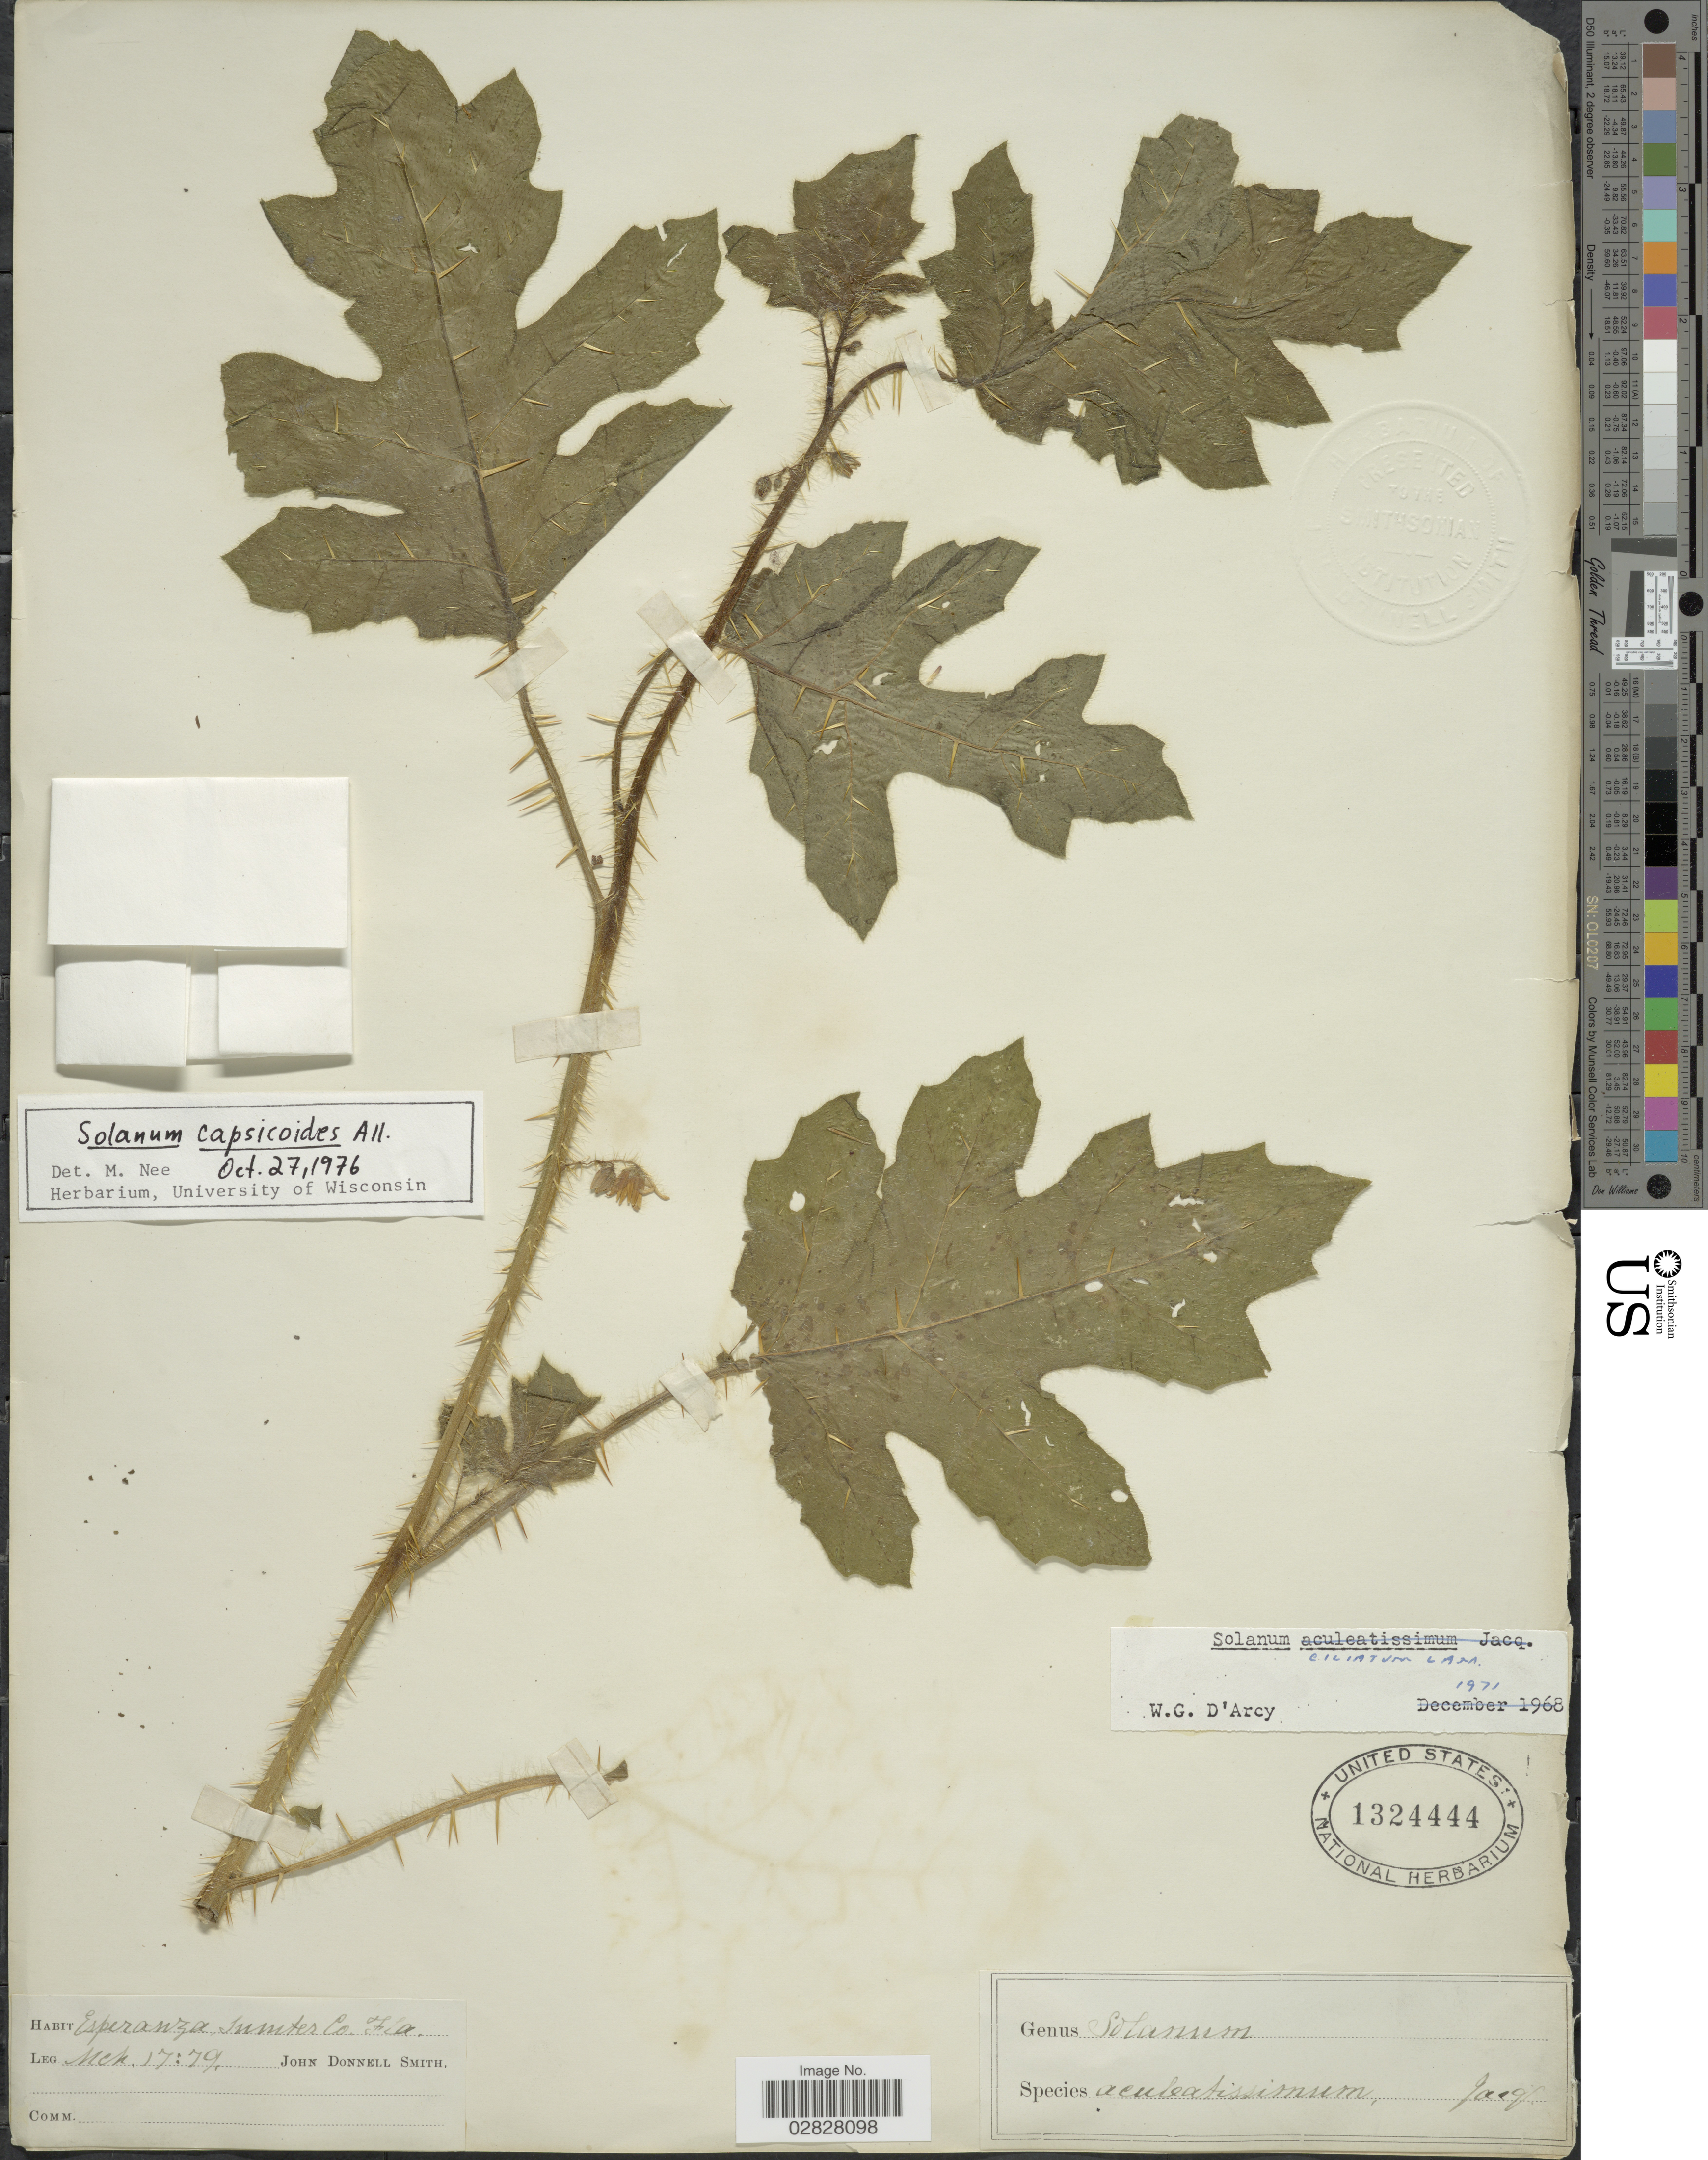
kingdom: Plantae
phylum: Tracheophyta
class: Magnoliopsida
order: Solanales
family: Solanaceae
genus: Solanum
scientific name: Solanum capsicoides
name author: All.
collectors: J. Donnell Smith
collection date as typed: Transcribed d/m/y: 17/3/79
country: United States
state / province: Florida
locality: Esperanza, Sumter Co.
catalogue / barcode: US 1324444